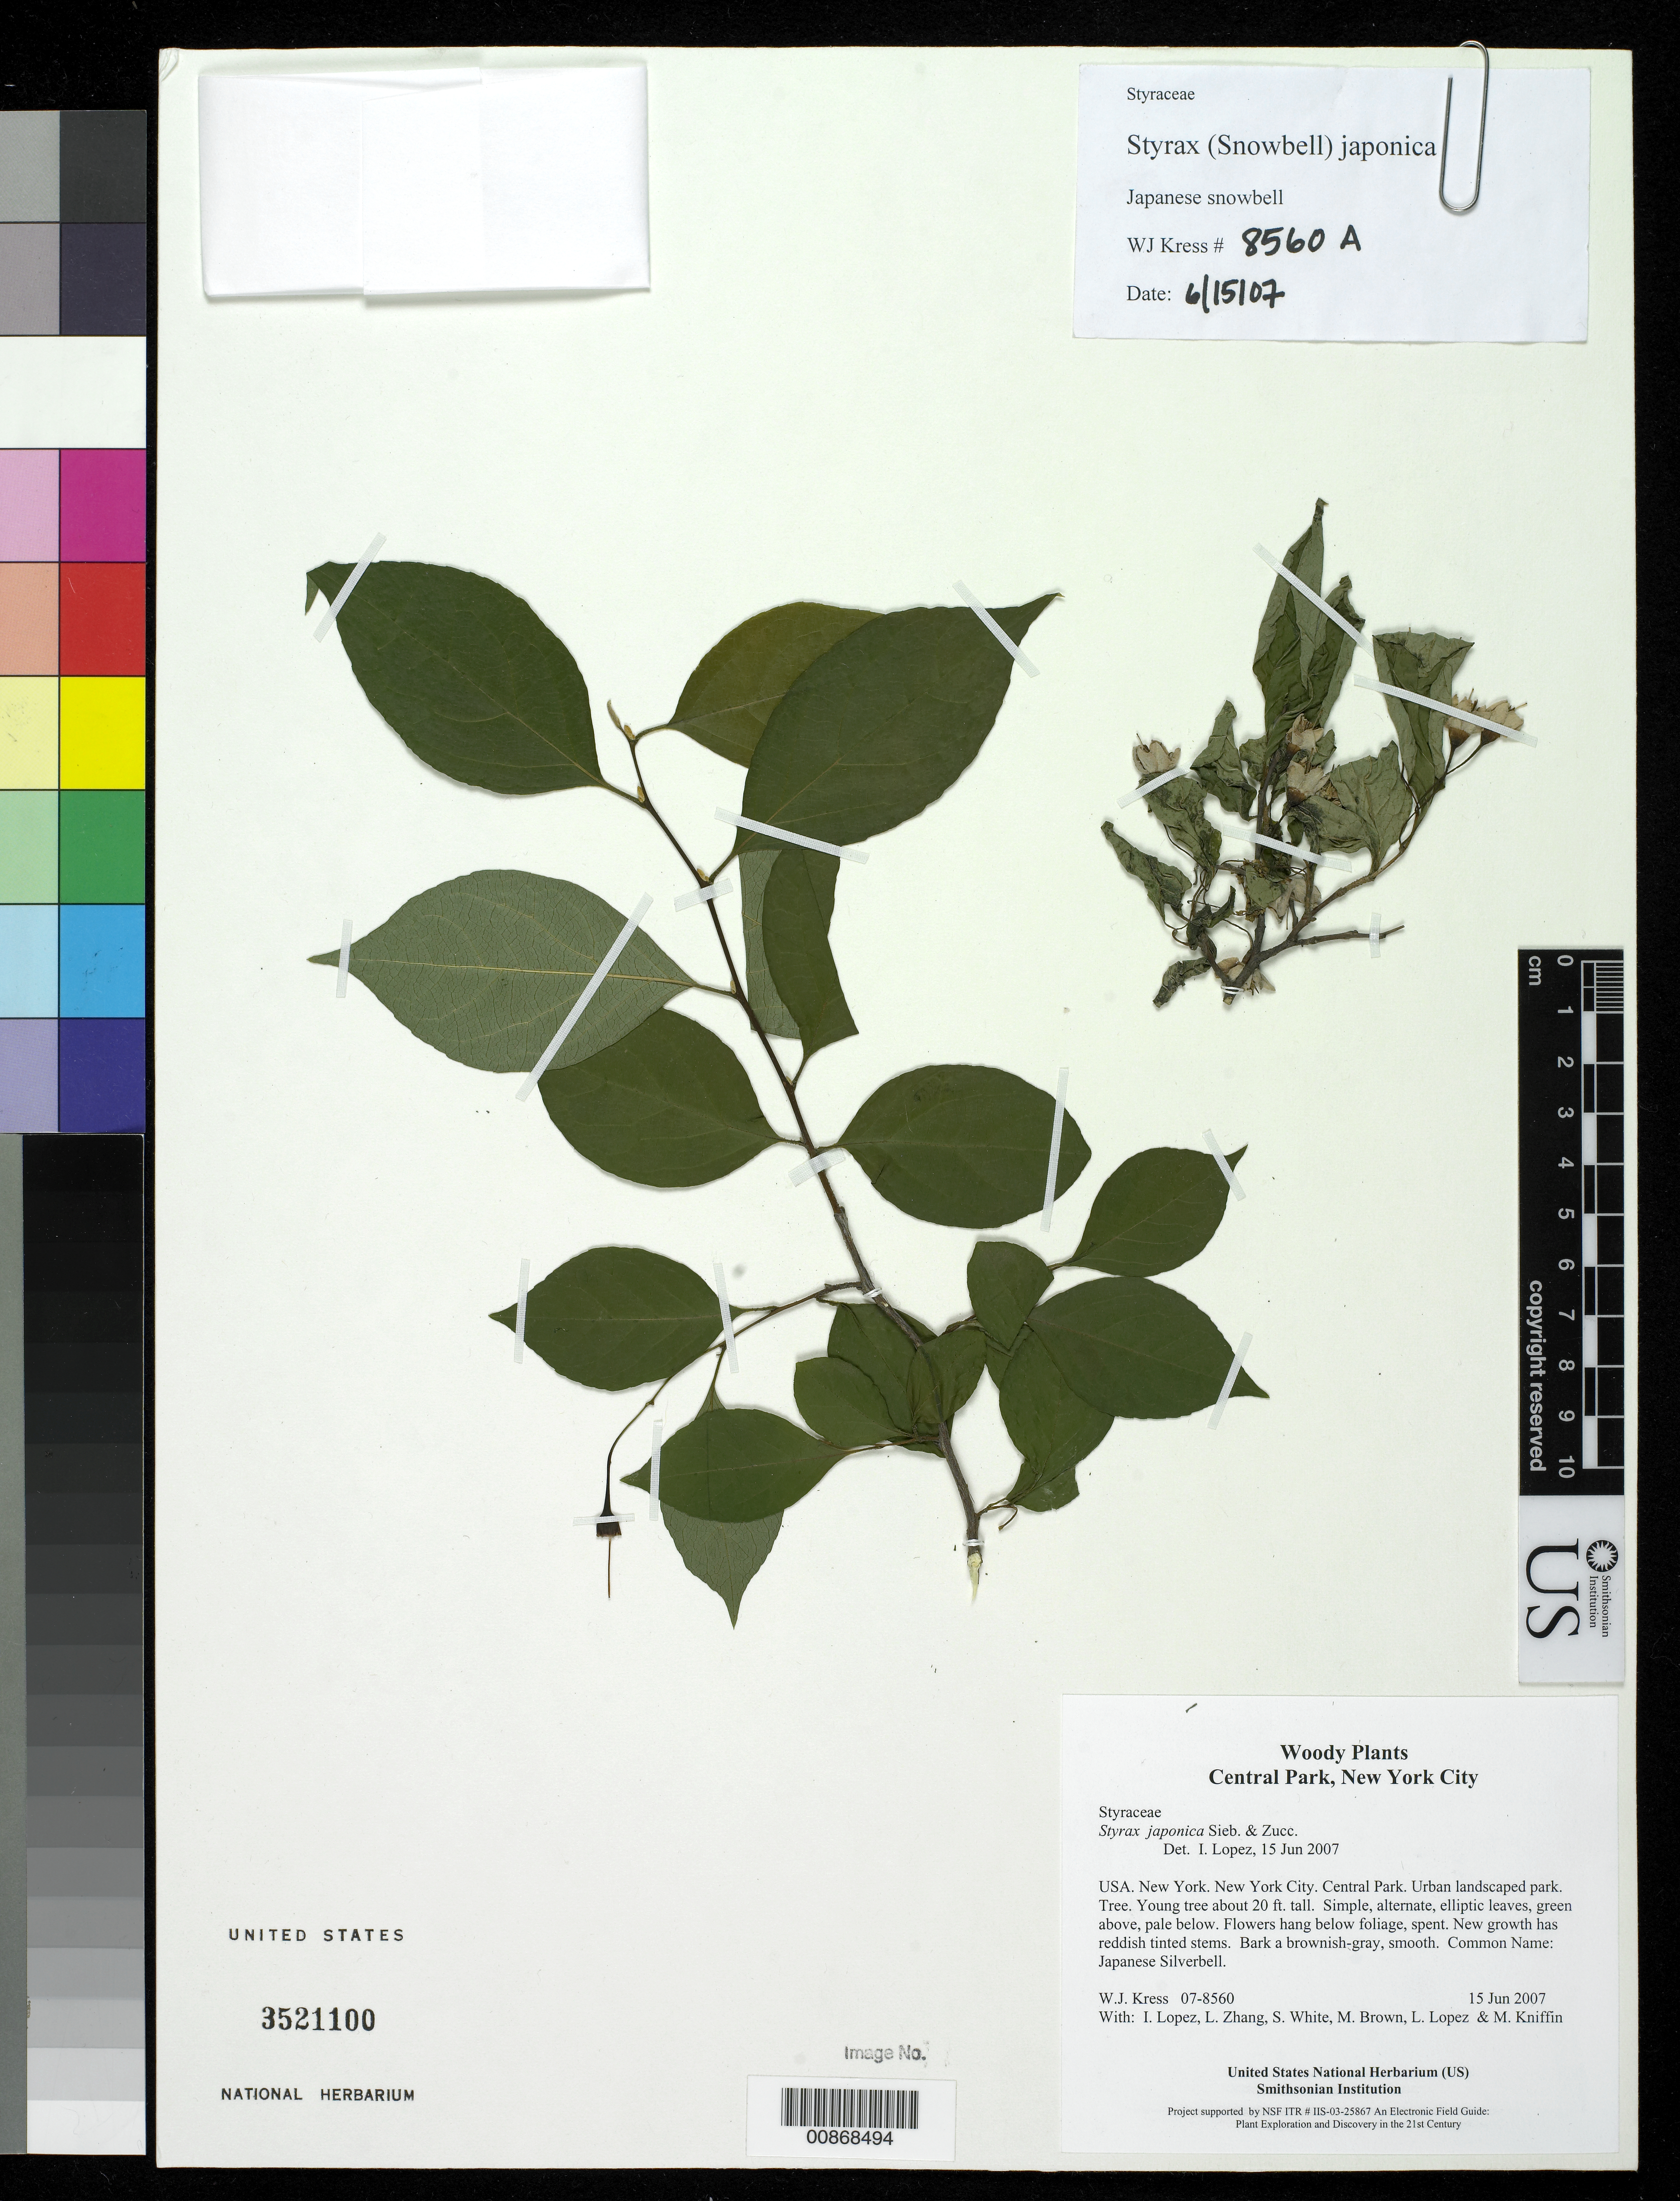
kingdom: Plantae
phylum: Tracheophyta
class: Magnoliopsida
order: Ericales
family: Styracaceae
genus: Styrax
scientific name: Styrax japonicus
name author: Siebold & Zucc.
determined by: Lopez, Ida C., (BOT), Smithsonian Institution - National Museum of Natural History (UNITED STATES)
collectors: W. J. Kress, I. C. Lopez, L. B. Zhang, S. White, M. Brown, L. López & M. Kniffin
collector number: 07-8560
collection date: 2007-06-15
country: United States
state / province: New York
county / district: New York City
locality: Central Park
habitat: Urban landscaped park.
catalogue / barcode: US 3521100